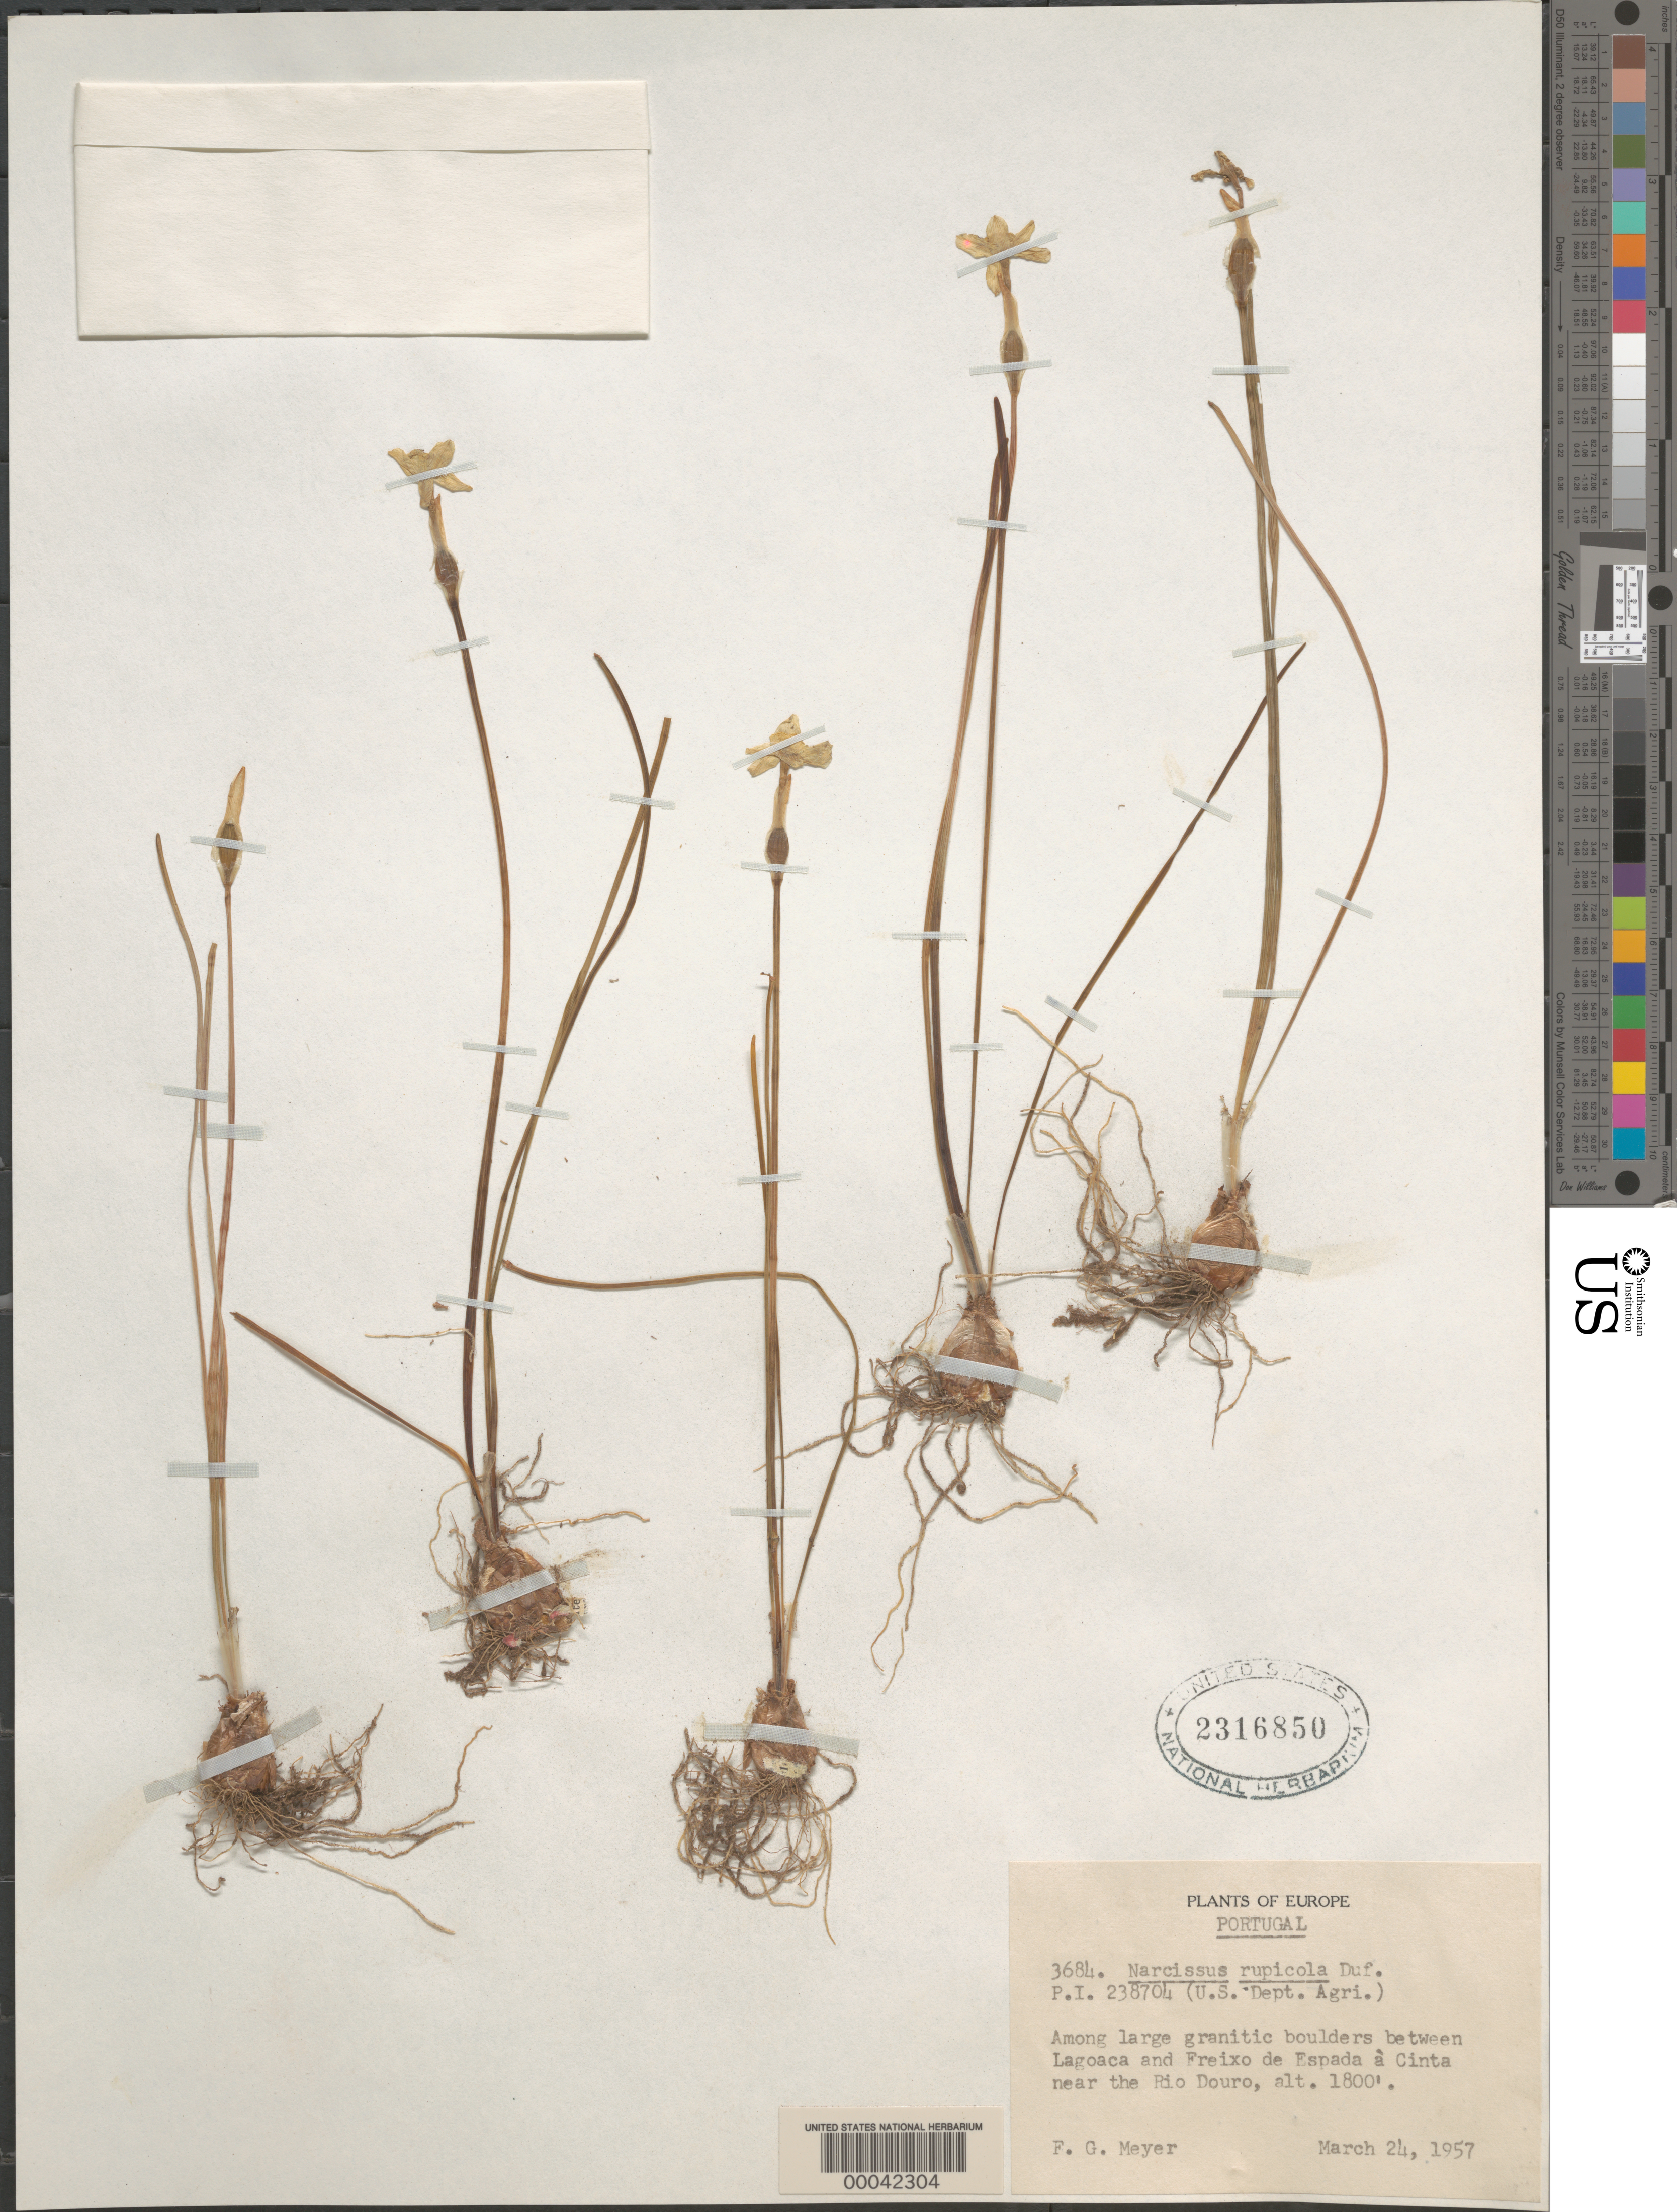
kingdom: Plantae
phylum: Tracheophyta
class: Liliopsida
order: Asparagales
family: Amaryllidaceae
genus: Narcissus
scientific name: Narcissus rupicola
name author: Dufour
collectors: F. G. Meyer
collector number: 3684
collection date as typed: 24 Mar 1957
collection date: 1957-03-24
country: Portugal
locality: Between lagoaca and freixo de espada a cinta near the rio douro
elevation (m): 1800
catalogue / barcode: US 2316850